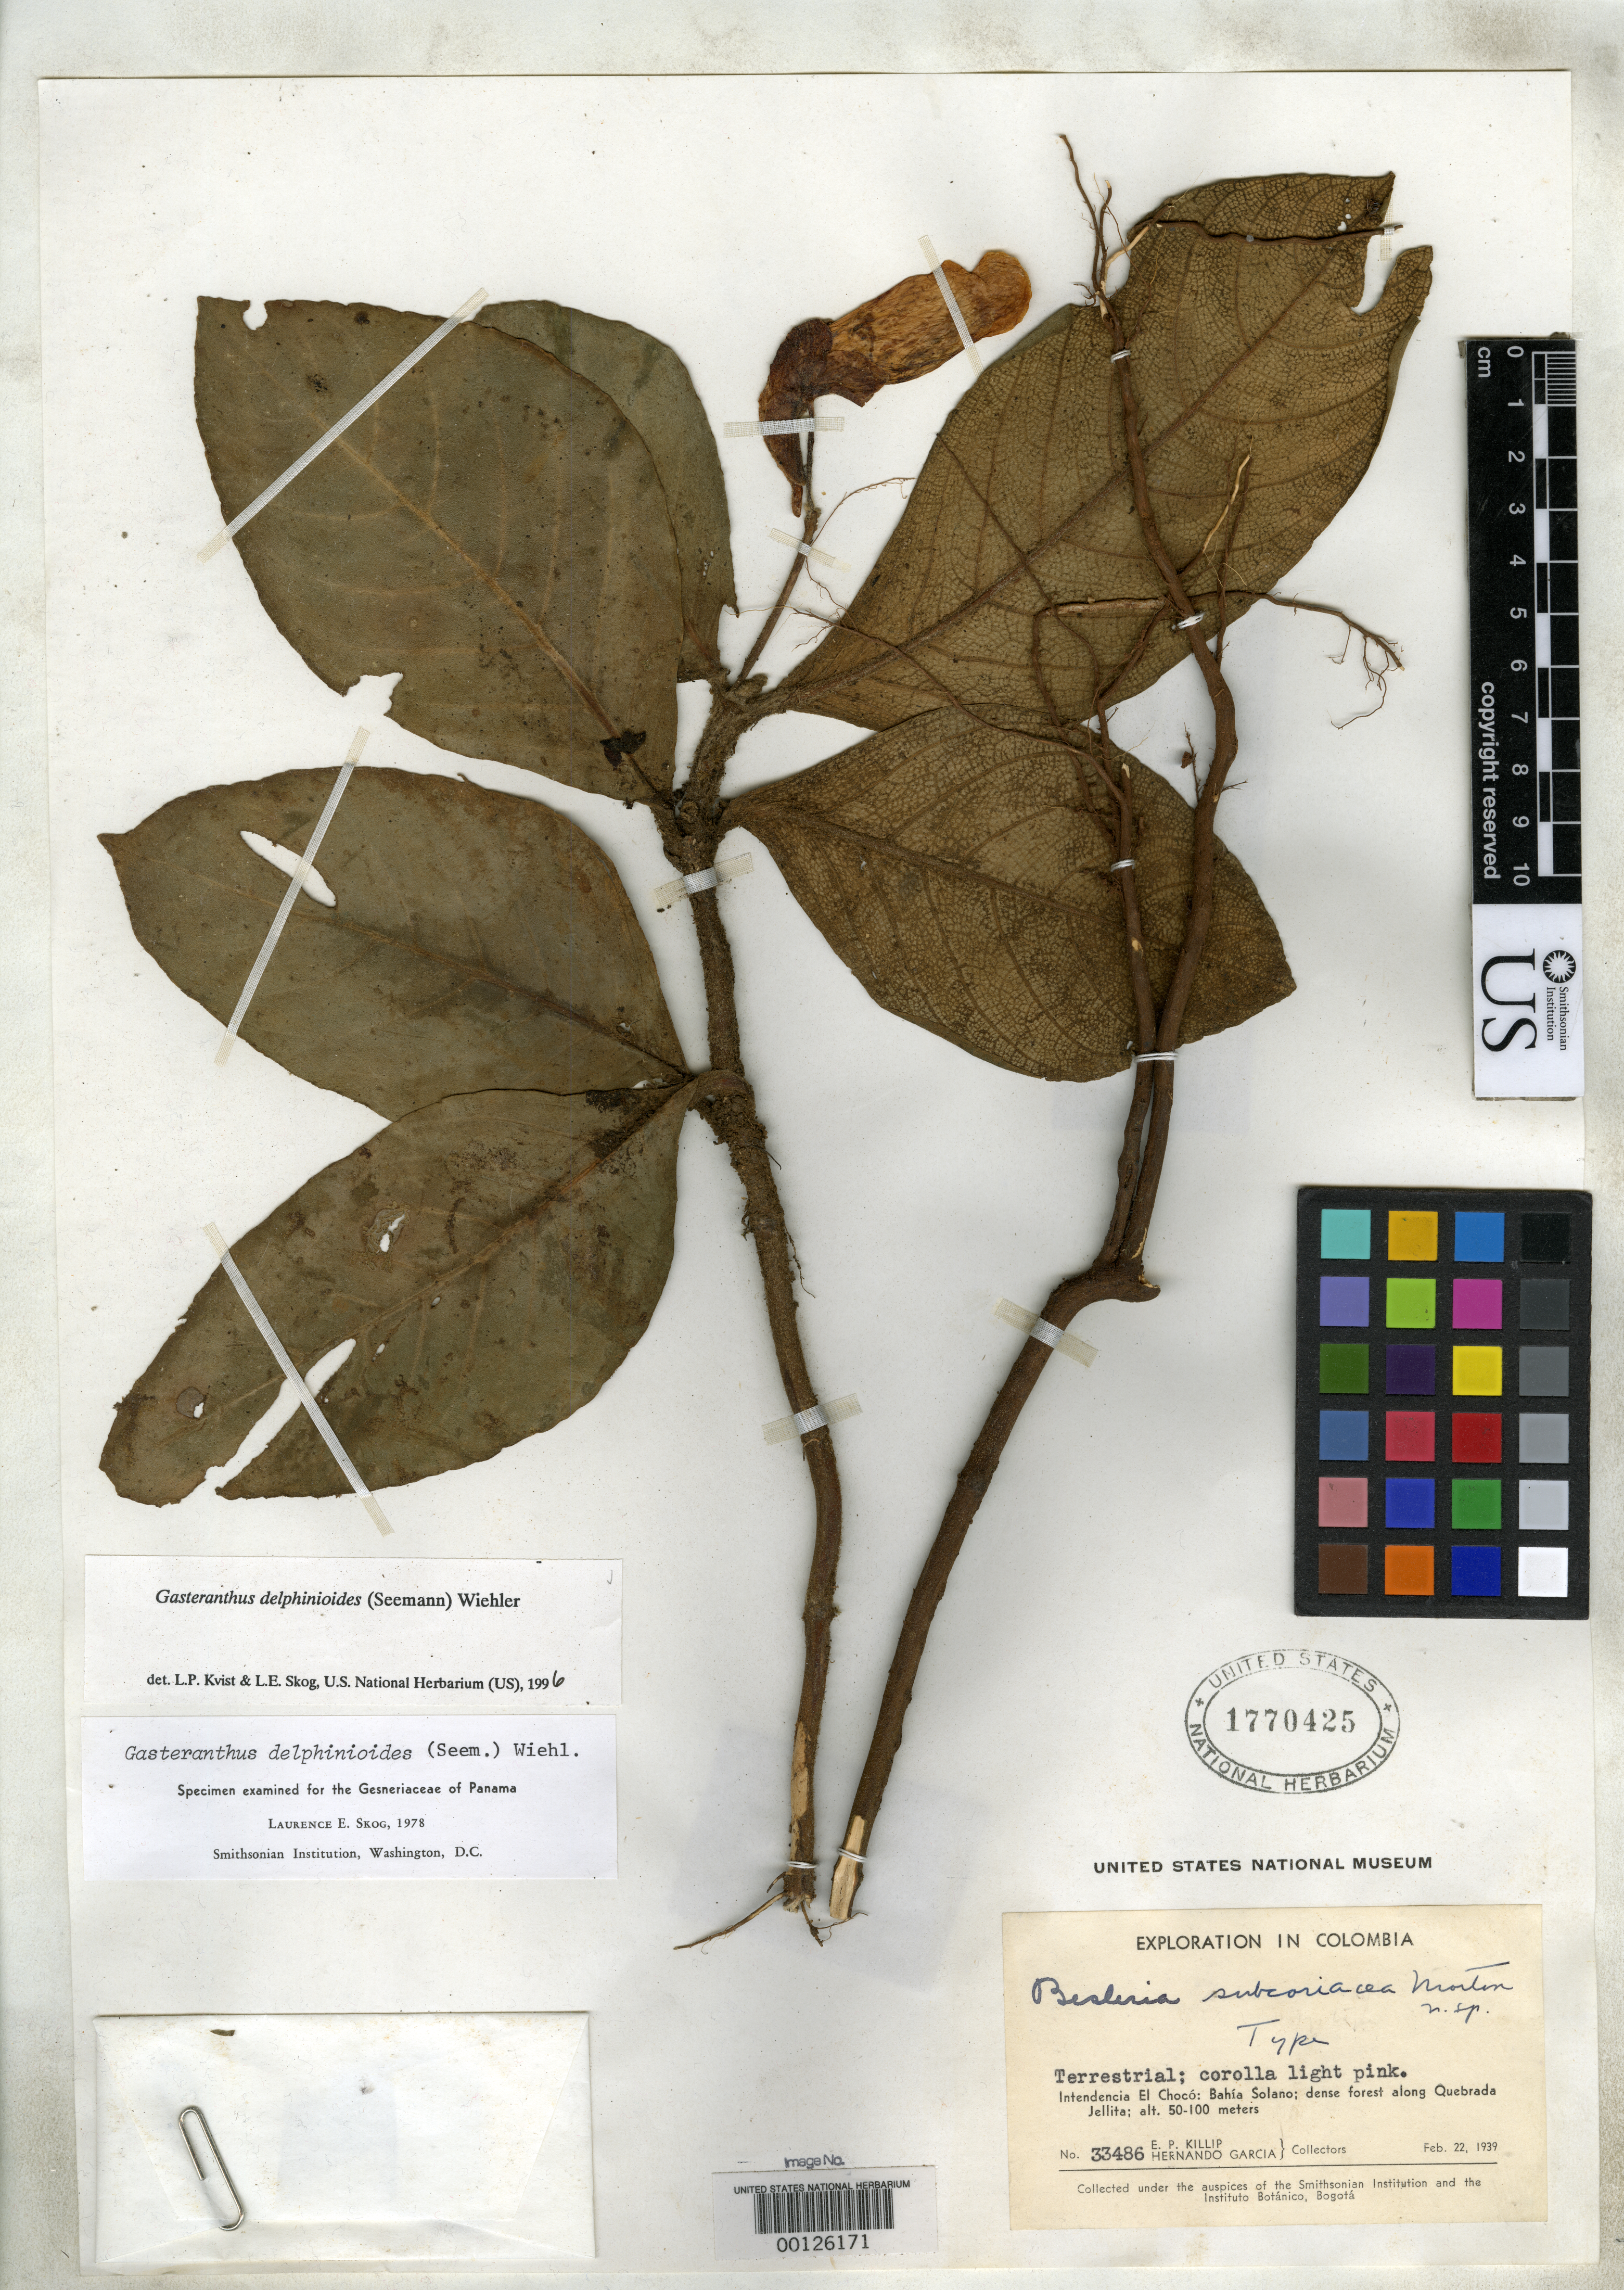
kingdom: Plantae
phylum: Tracheophyta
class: Magnoliopsida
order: Lamiales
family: Gesneriaceae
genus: Besleria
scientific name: Besleria subcoriacea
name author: C.V. Morton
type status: Holotype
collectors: E. P. Killip & H. García Barriga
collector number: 33486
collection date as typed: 22 Feb 1939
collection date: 1939-02-22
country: Colombia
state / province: Chocó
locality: Bahia Solano, along Quebrada JelLita.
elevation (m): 50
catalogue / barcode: US 1770425